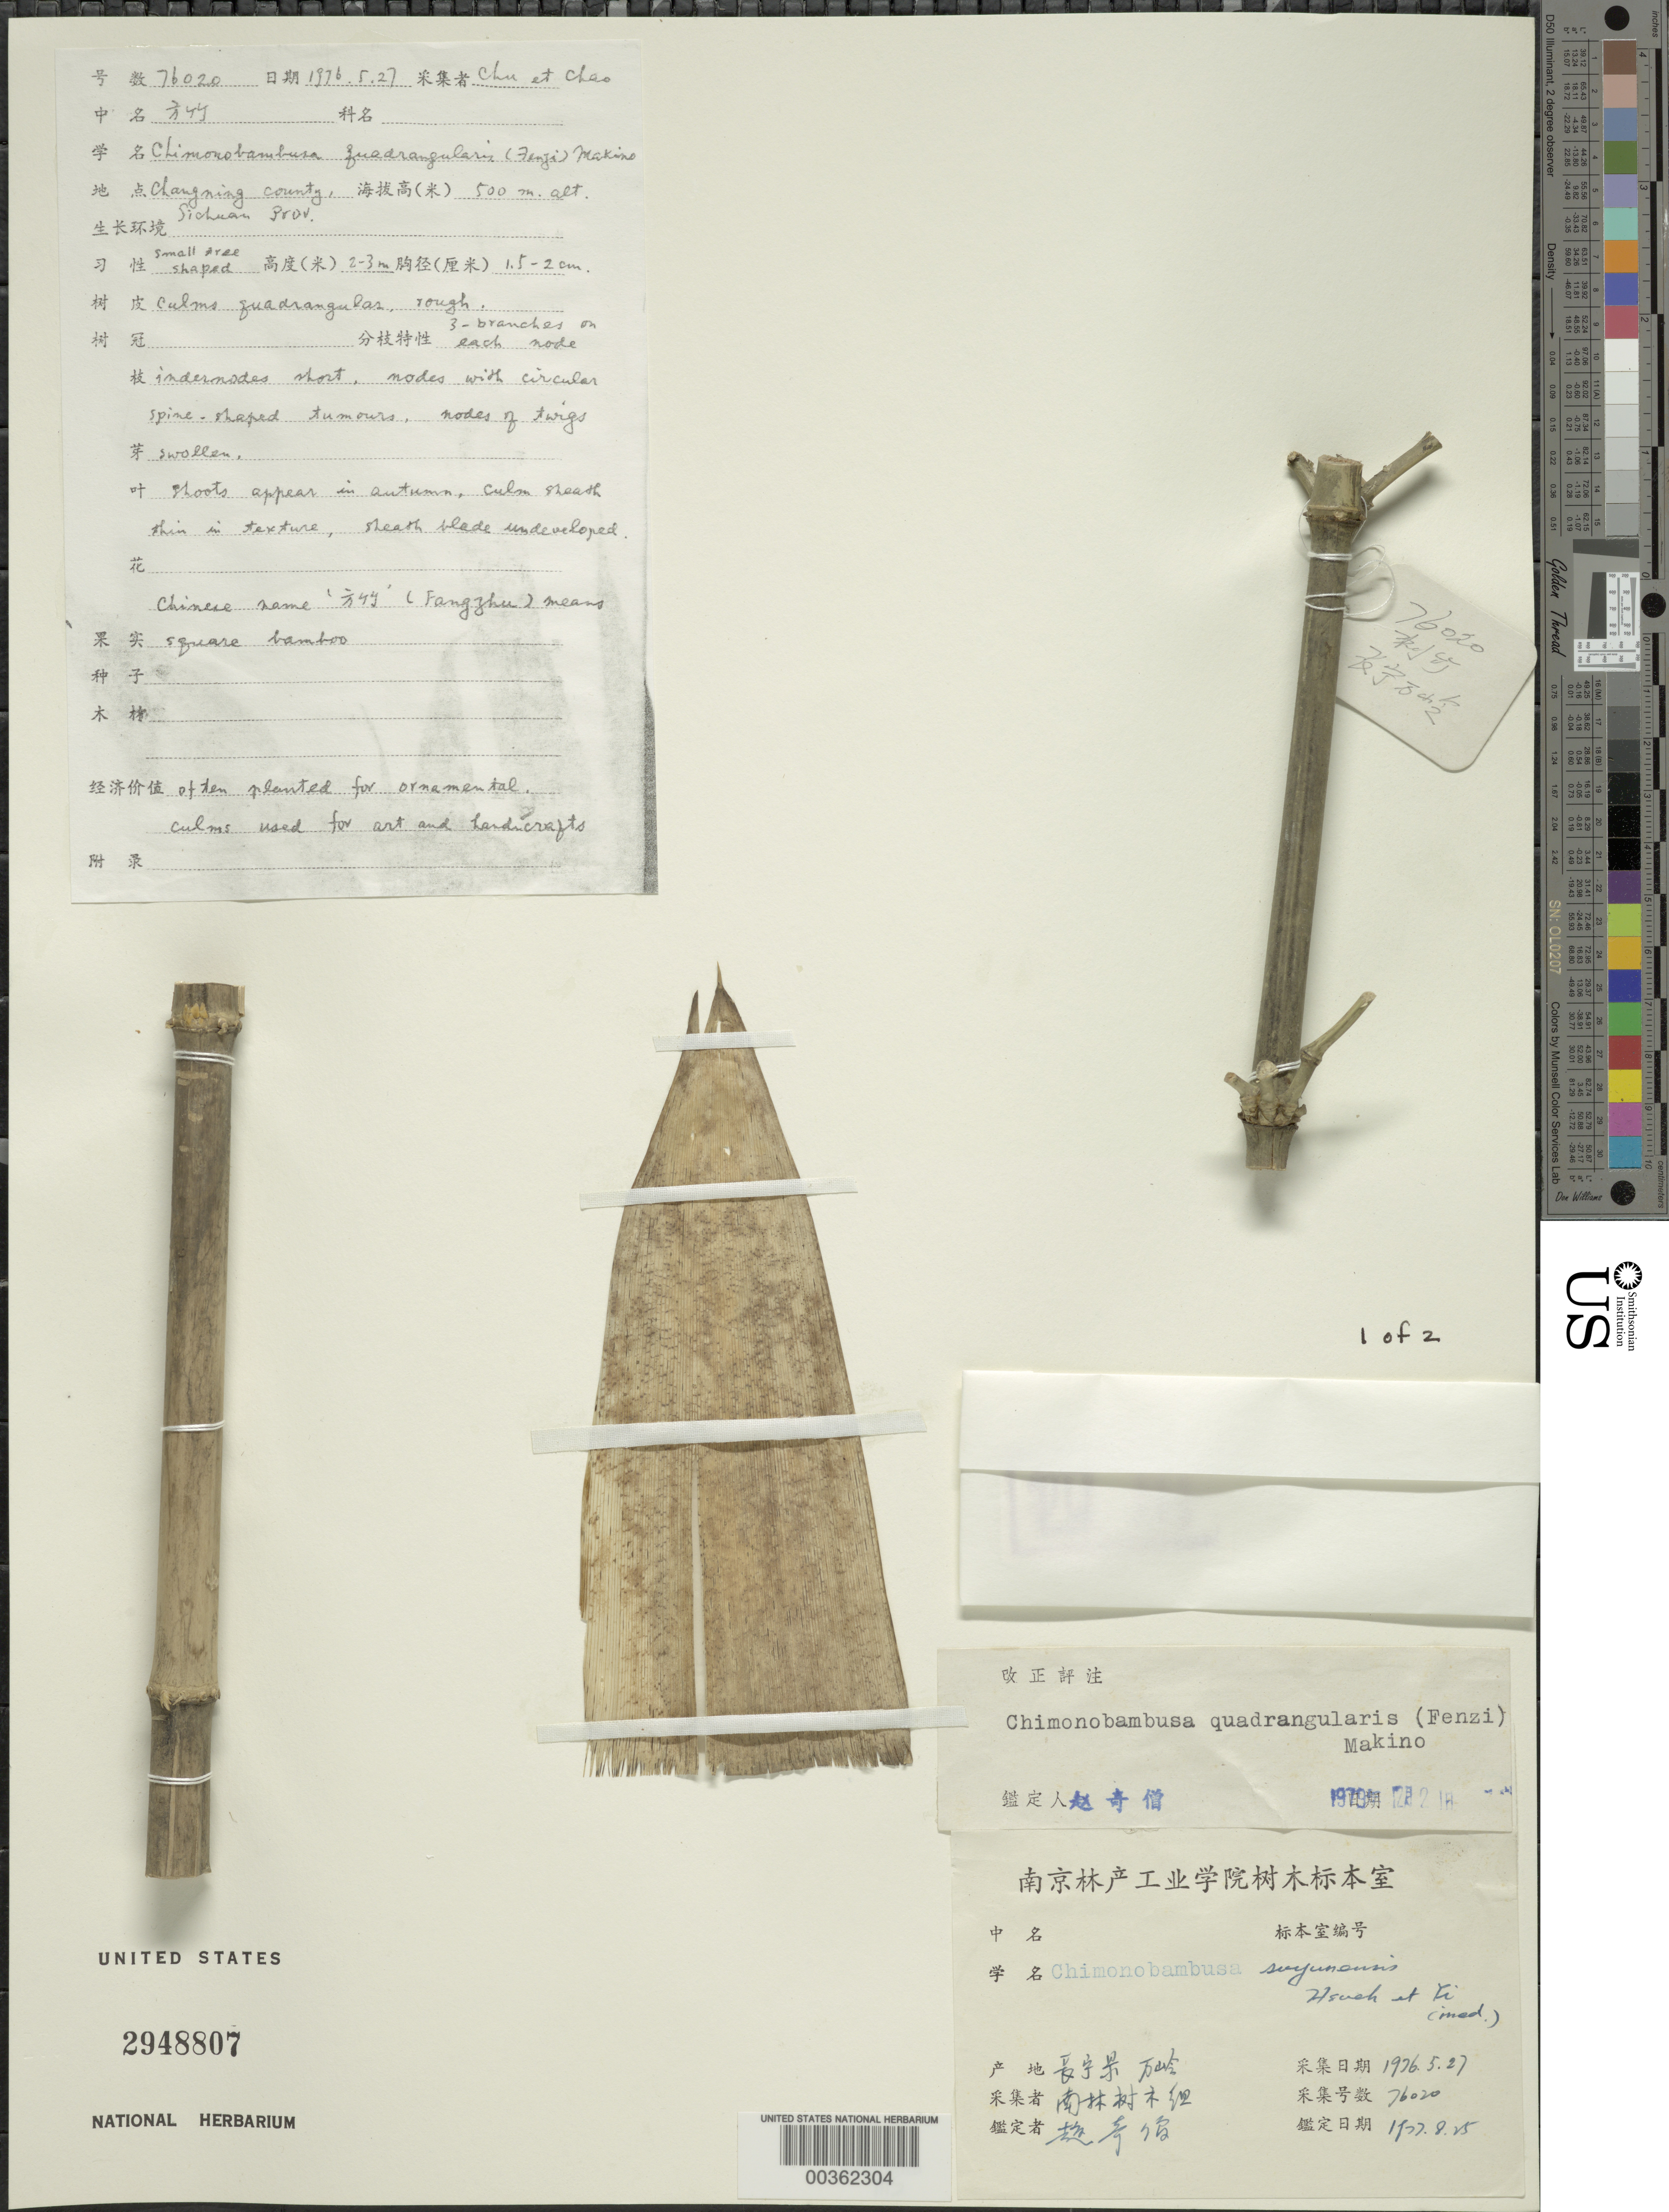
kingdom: Plantae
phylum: Tracheophyta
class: Liliopsida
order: Poales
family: Poaceae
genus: Chimonobambusa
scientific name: Chimonobambusa quadrangularis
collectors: C. Chu & C. Chao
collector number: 76020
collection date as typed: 27 May 1976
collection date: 1976-05-27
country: China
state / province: Sichuan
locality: Changning cty, sichuan prov.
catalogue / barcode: US 2948807